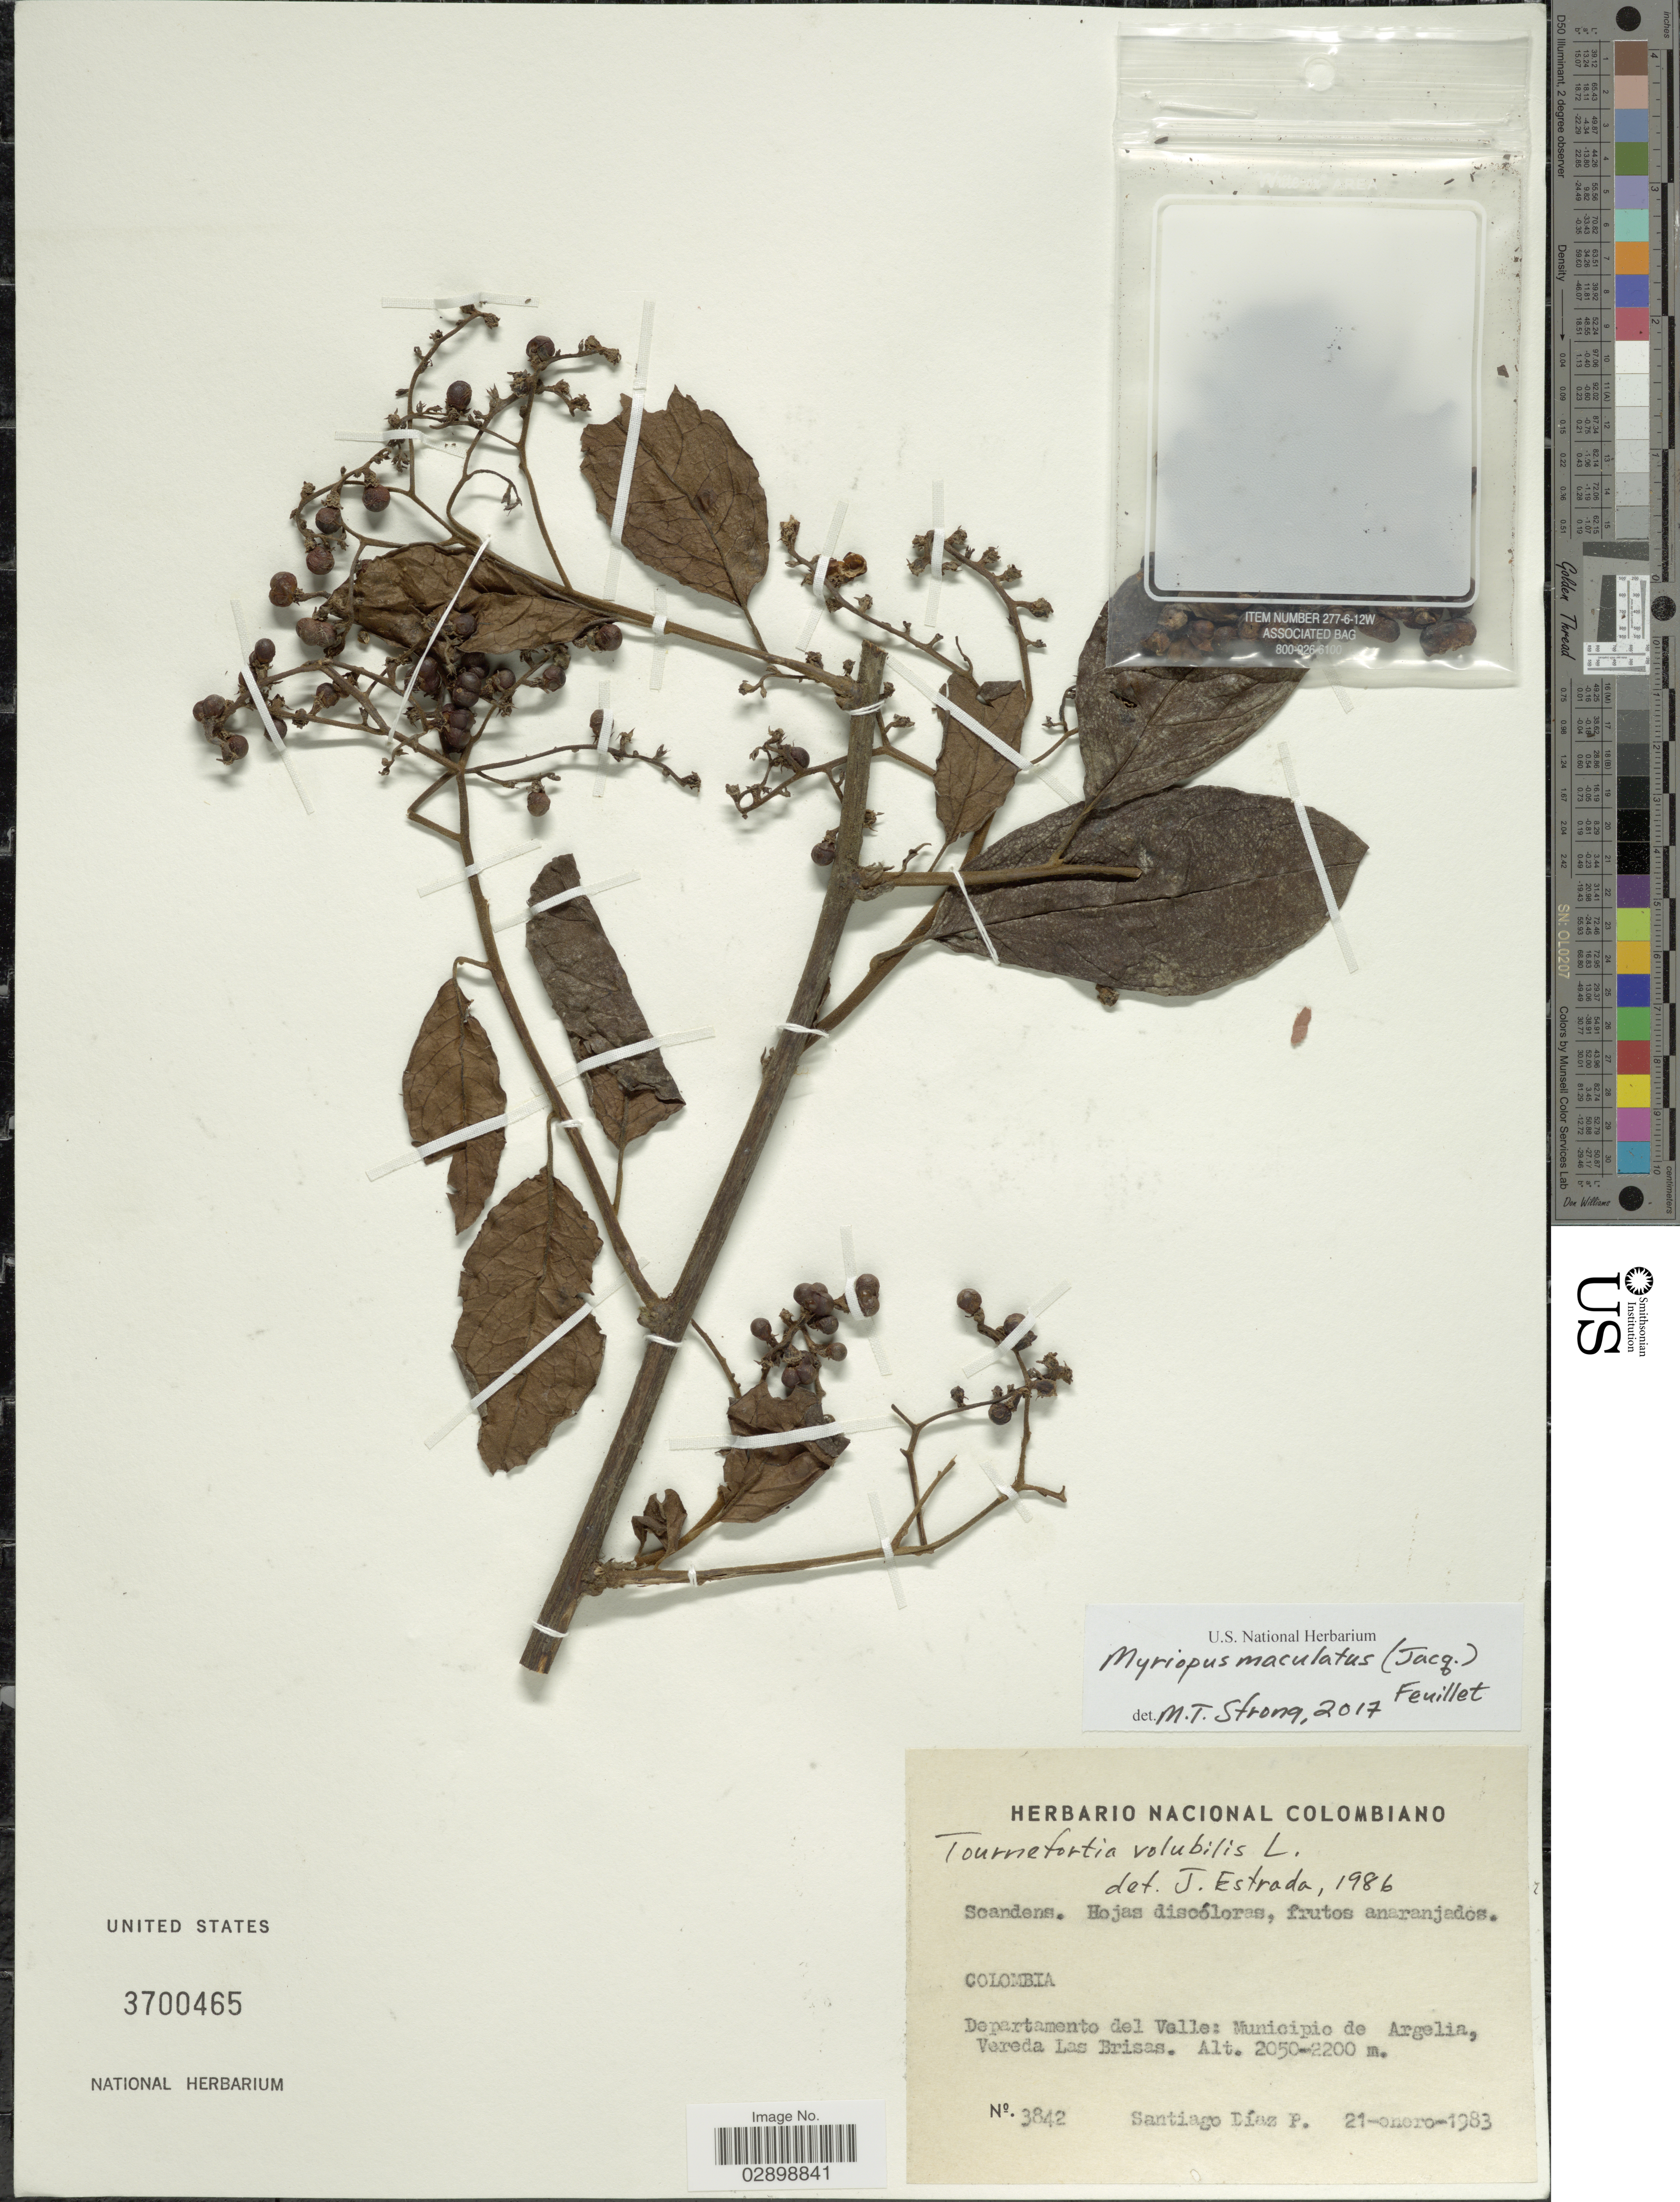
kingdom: Plantae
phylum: Tracheophyta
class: Magnoliopsida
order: Boraginales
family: Heliotropiaceae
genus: Myriopus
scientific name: Myriopus maculatus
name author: (Jacq.) Feuillet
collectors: S. Diaz P.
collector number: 3842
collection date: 1983-01-21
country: Colombia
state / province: Valle del Cauca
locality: Departamento del Valle: Municipio de Argelia, Vereda Las Brisas.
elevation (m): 2050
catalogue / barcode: US 3700465